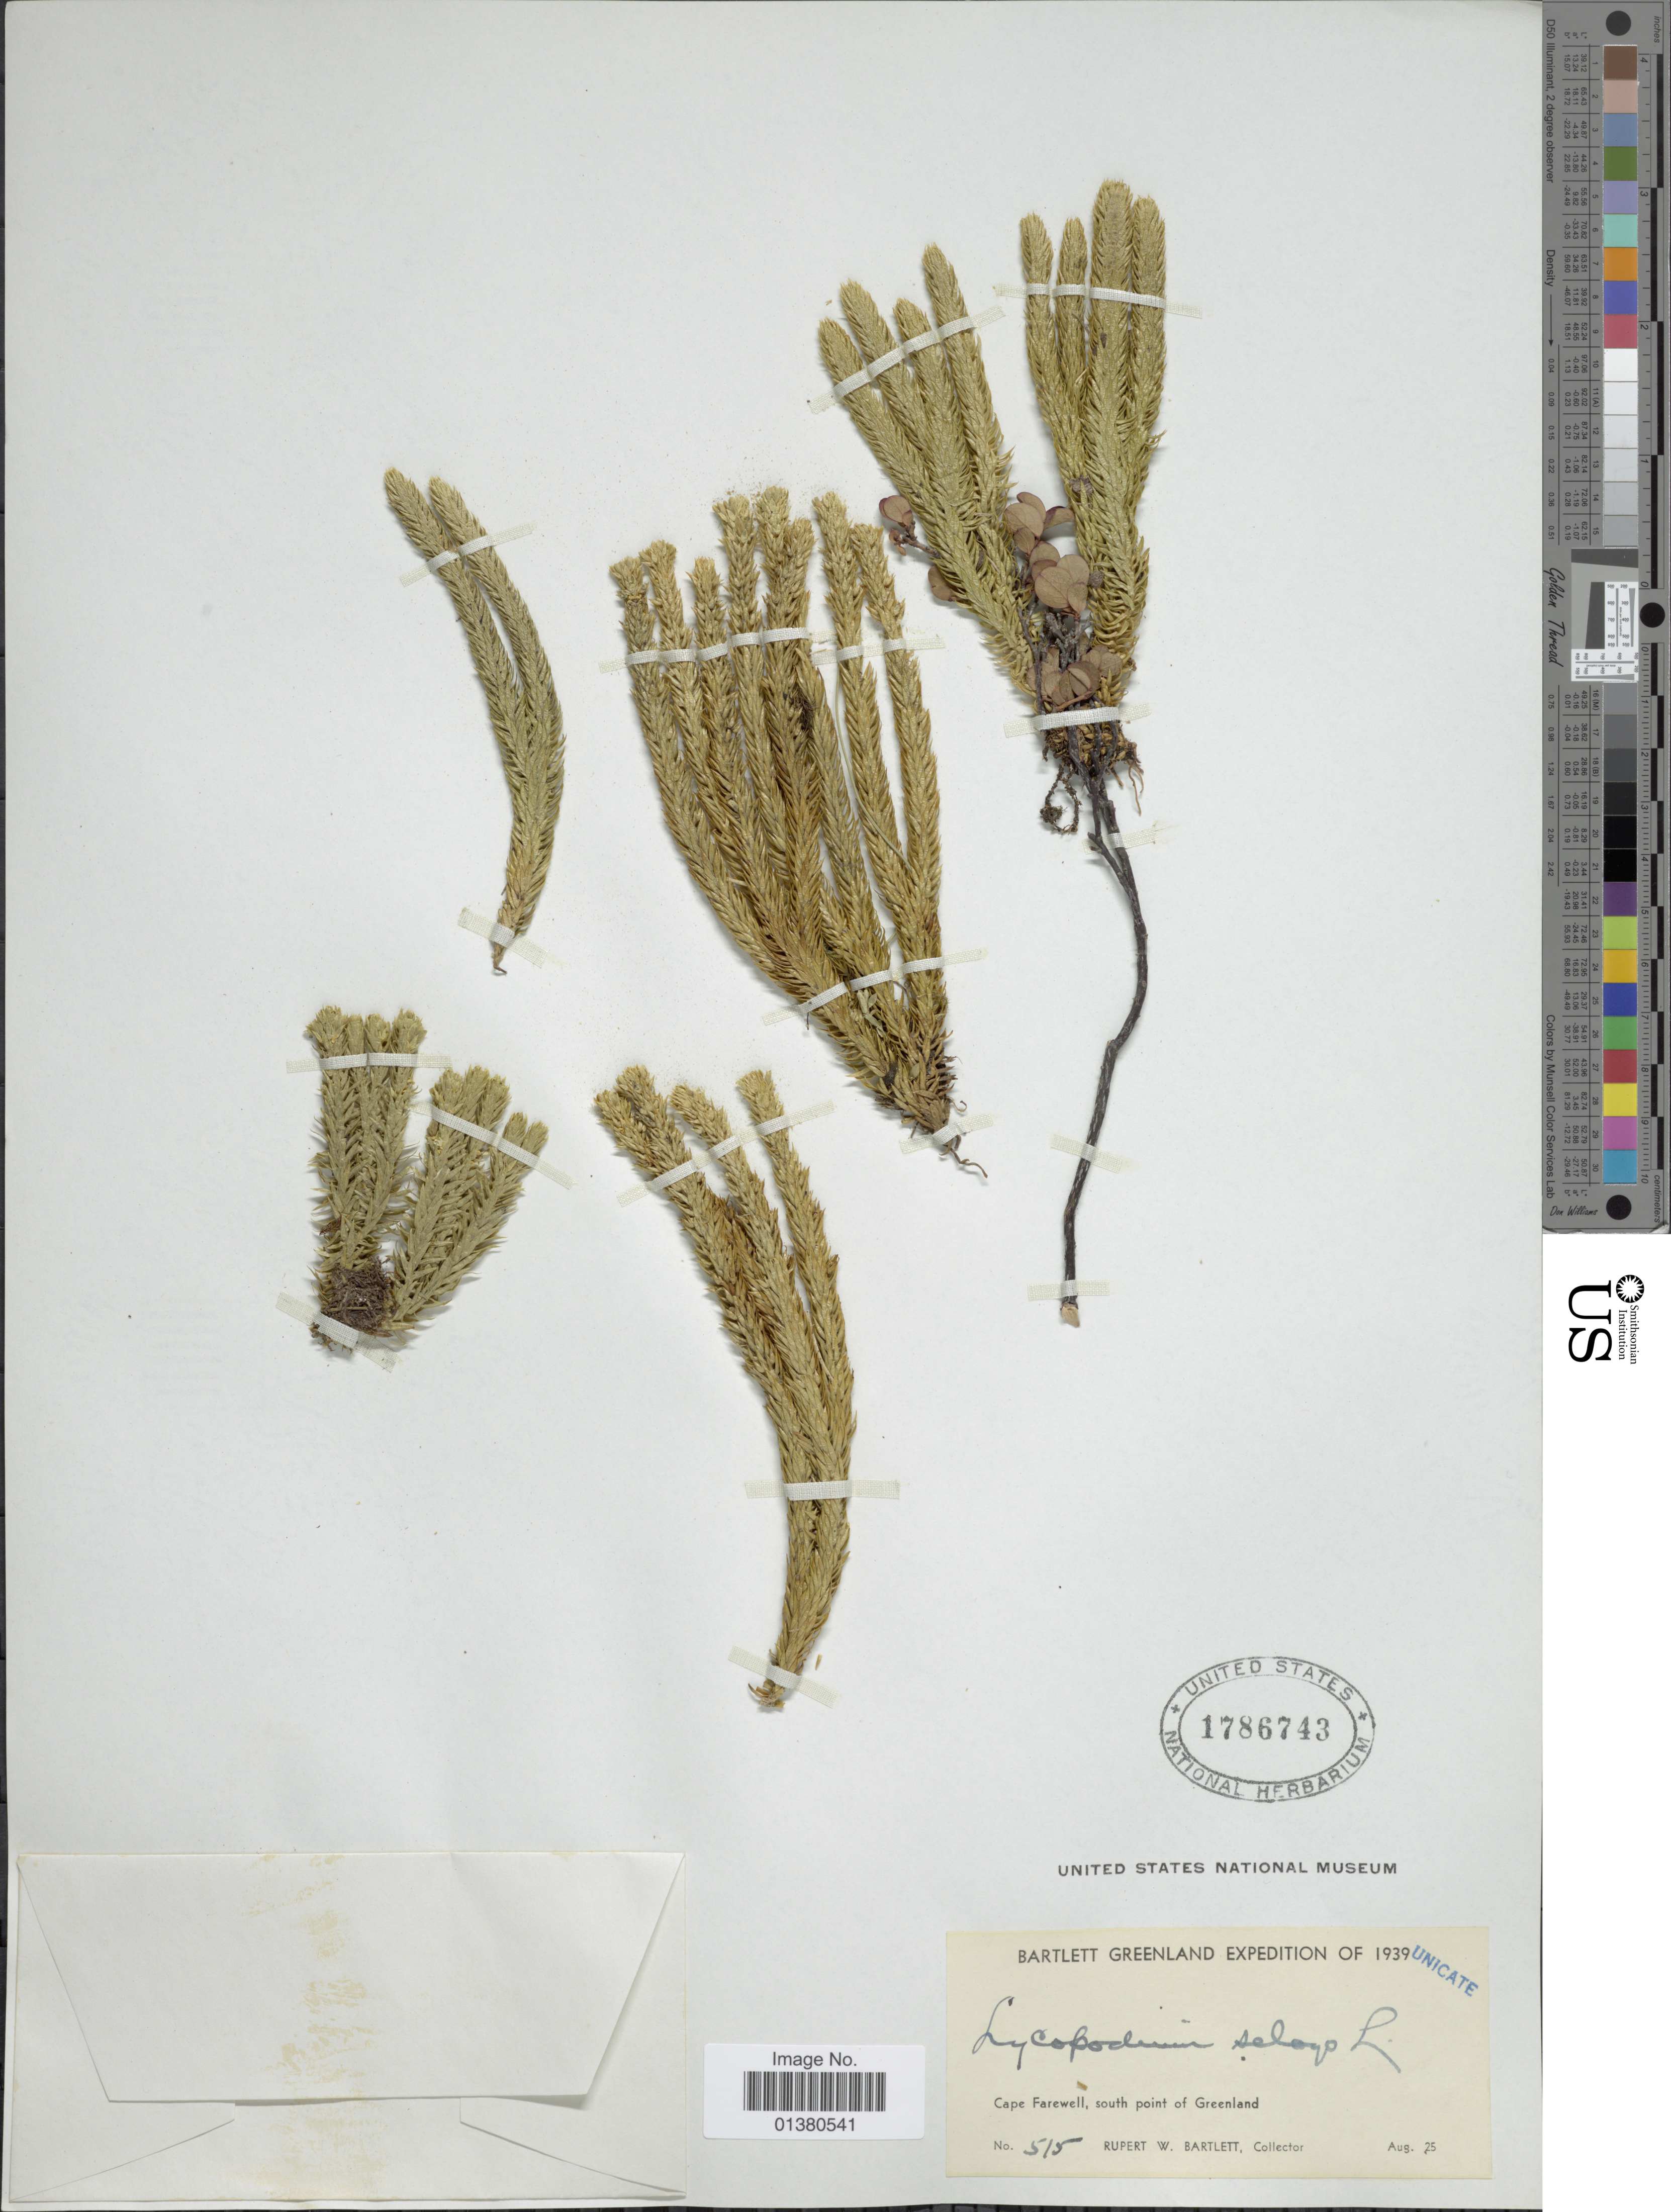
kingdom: Plantae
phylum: Tracheophyta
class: Lycopodiopsida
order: Lycopodiales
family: Lycopodiaceae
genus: Huperzia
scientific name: Huperzia selago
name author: (L.) Bernh. ex Schrank & Mart.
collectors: R. W. Bartlett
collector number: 515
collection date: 1939-08-25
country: Greenland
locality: Cape Farewell, south point of Greenland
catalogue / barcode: US 1786743